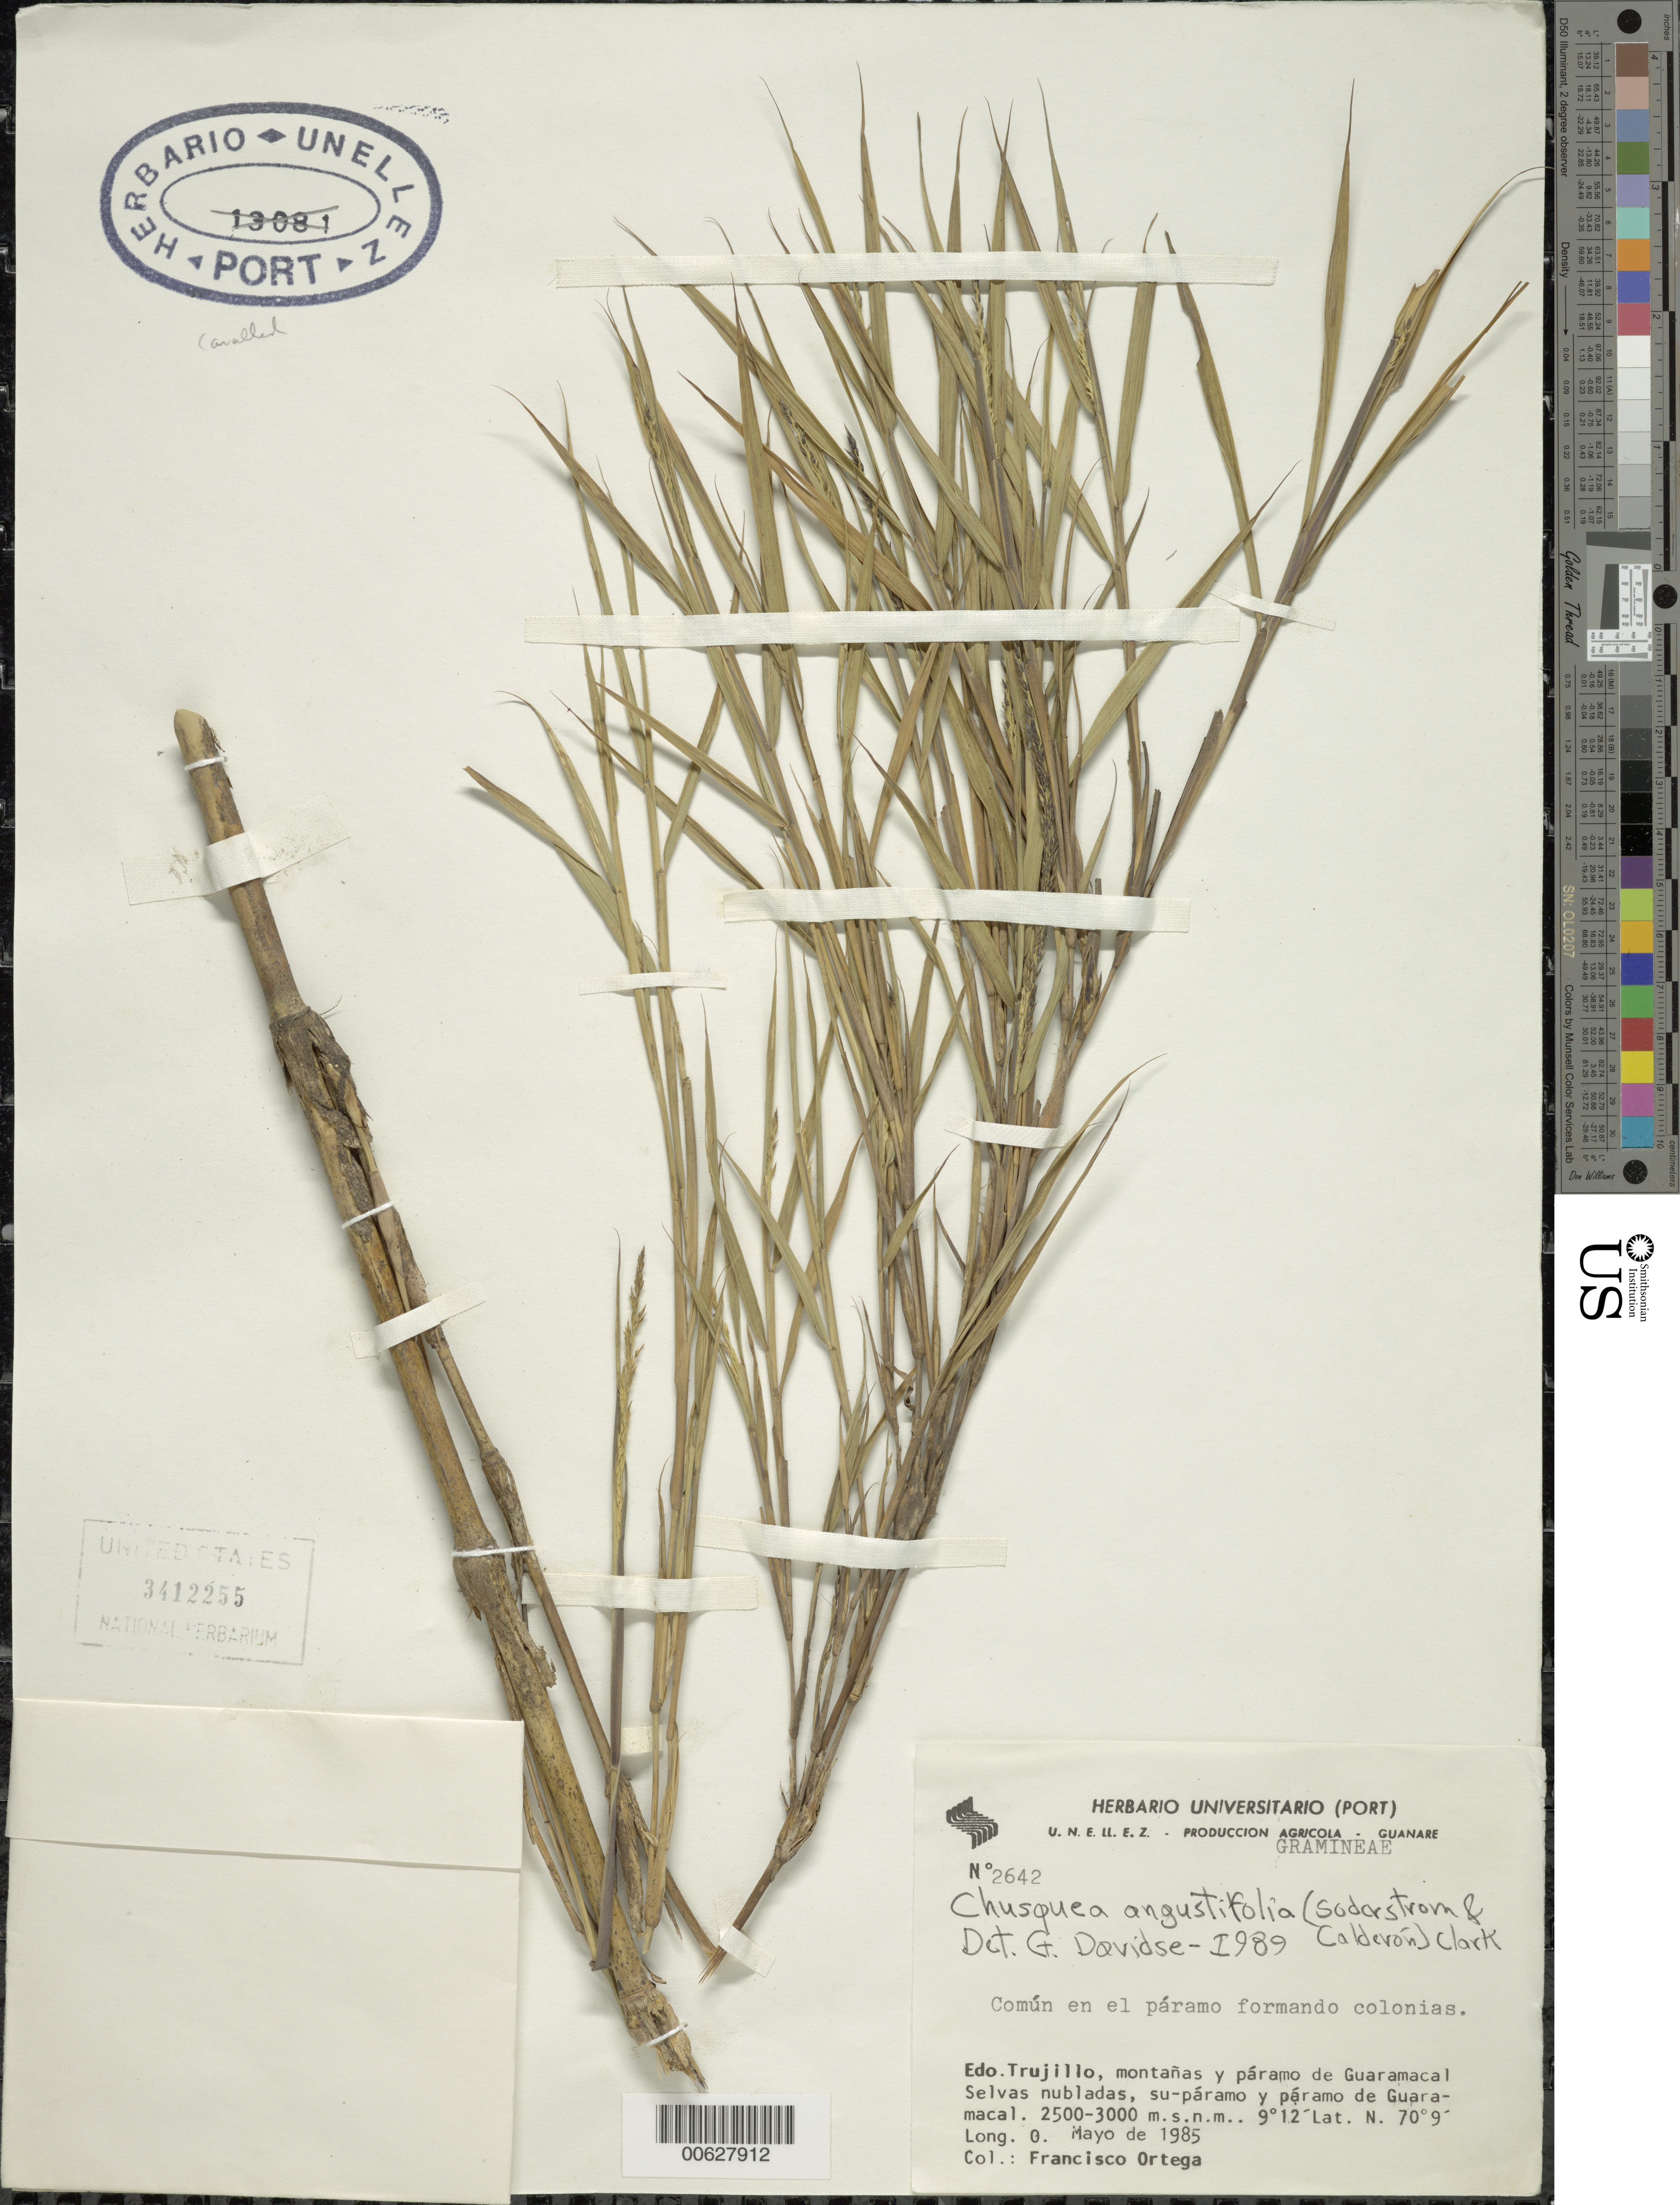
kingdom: Plantae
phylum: Tracheophyta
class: Liliopsida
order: Poales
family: Poaceae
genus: Chusquea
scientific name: Chusquea angustifolia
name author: (Soderstr. & C. E. Calderón) L.G. Clark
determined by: Davidse, Gerrit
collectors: F. J. Ortega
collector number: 2642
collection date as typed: May 1985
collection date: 1985-05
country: Venezuela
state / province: Trujillo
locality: Montañas y páramo de Guaramacal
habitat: Selvas nubladas, su-páramo y páramo de Guaramacal. Comñn en el páramo formando colonias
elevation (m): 2500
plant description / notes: MO, PORT, US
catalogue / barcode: US 3412255